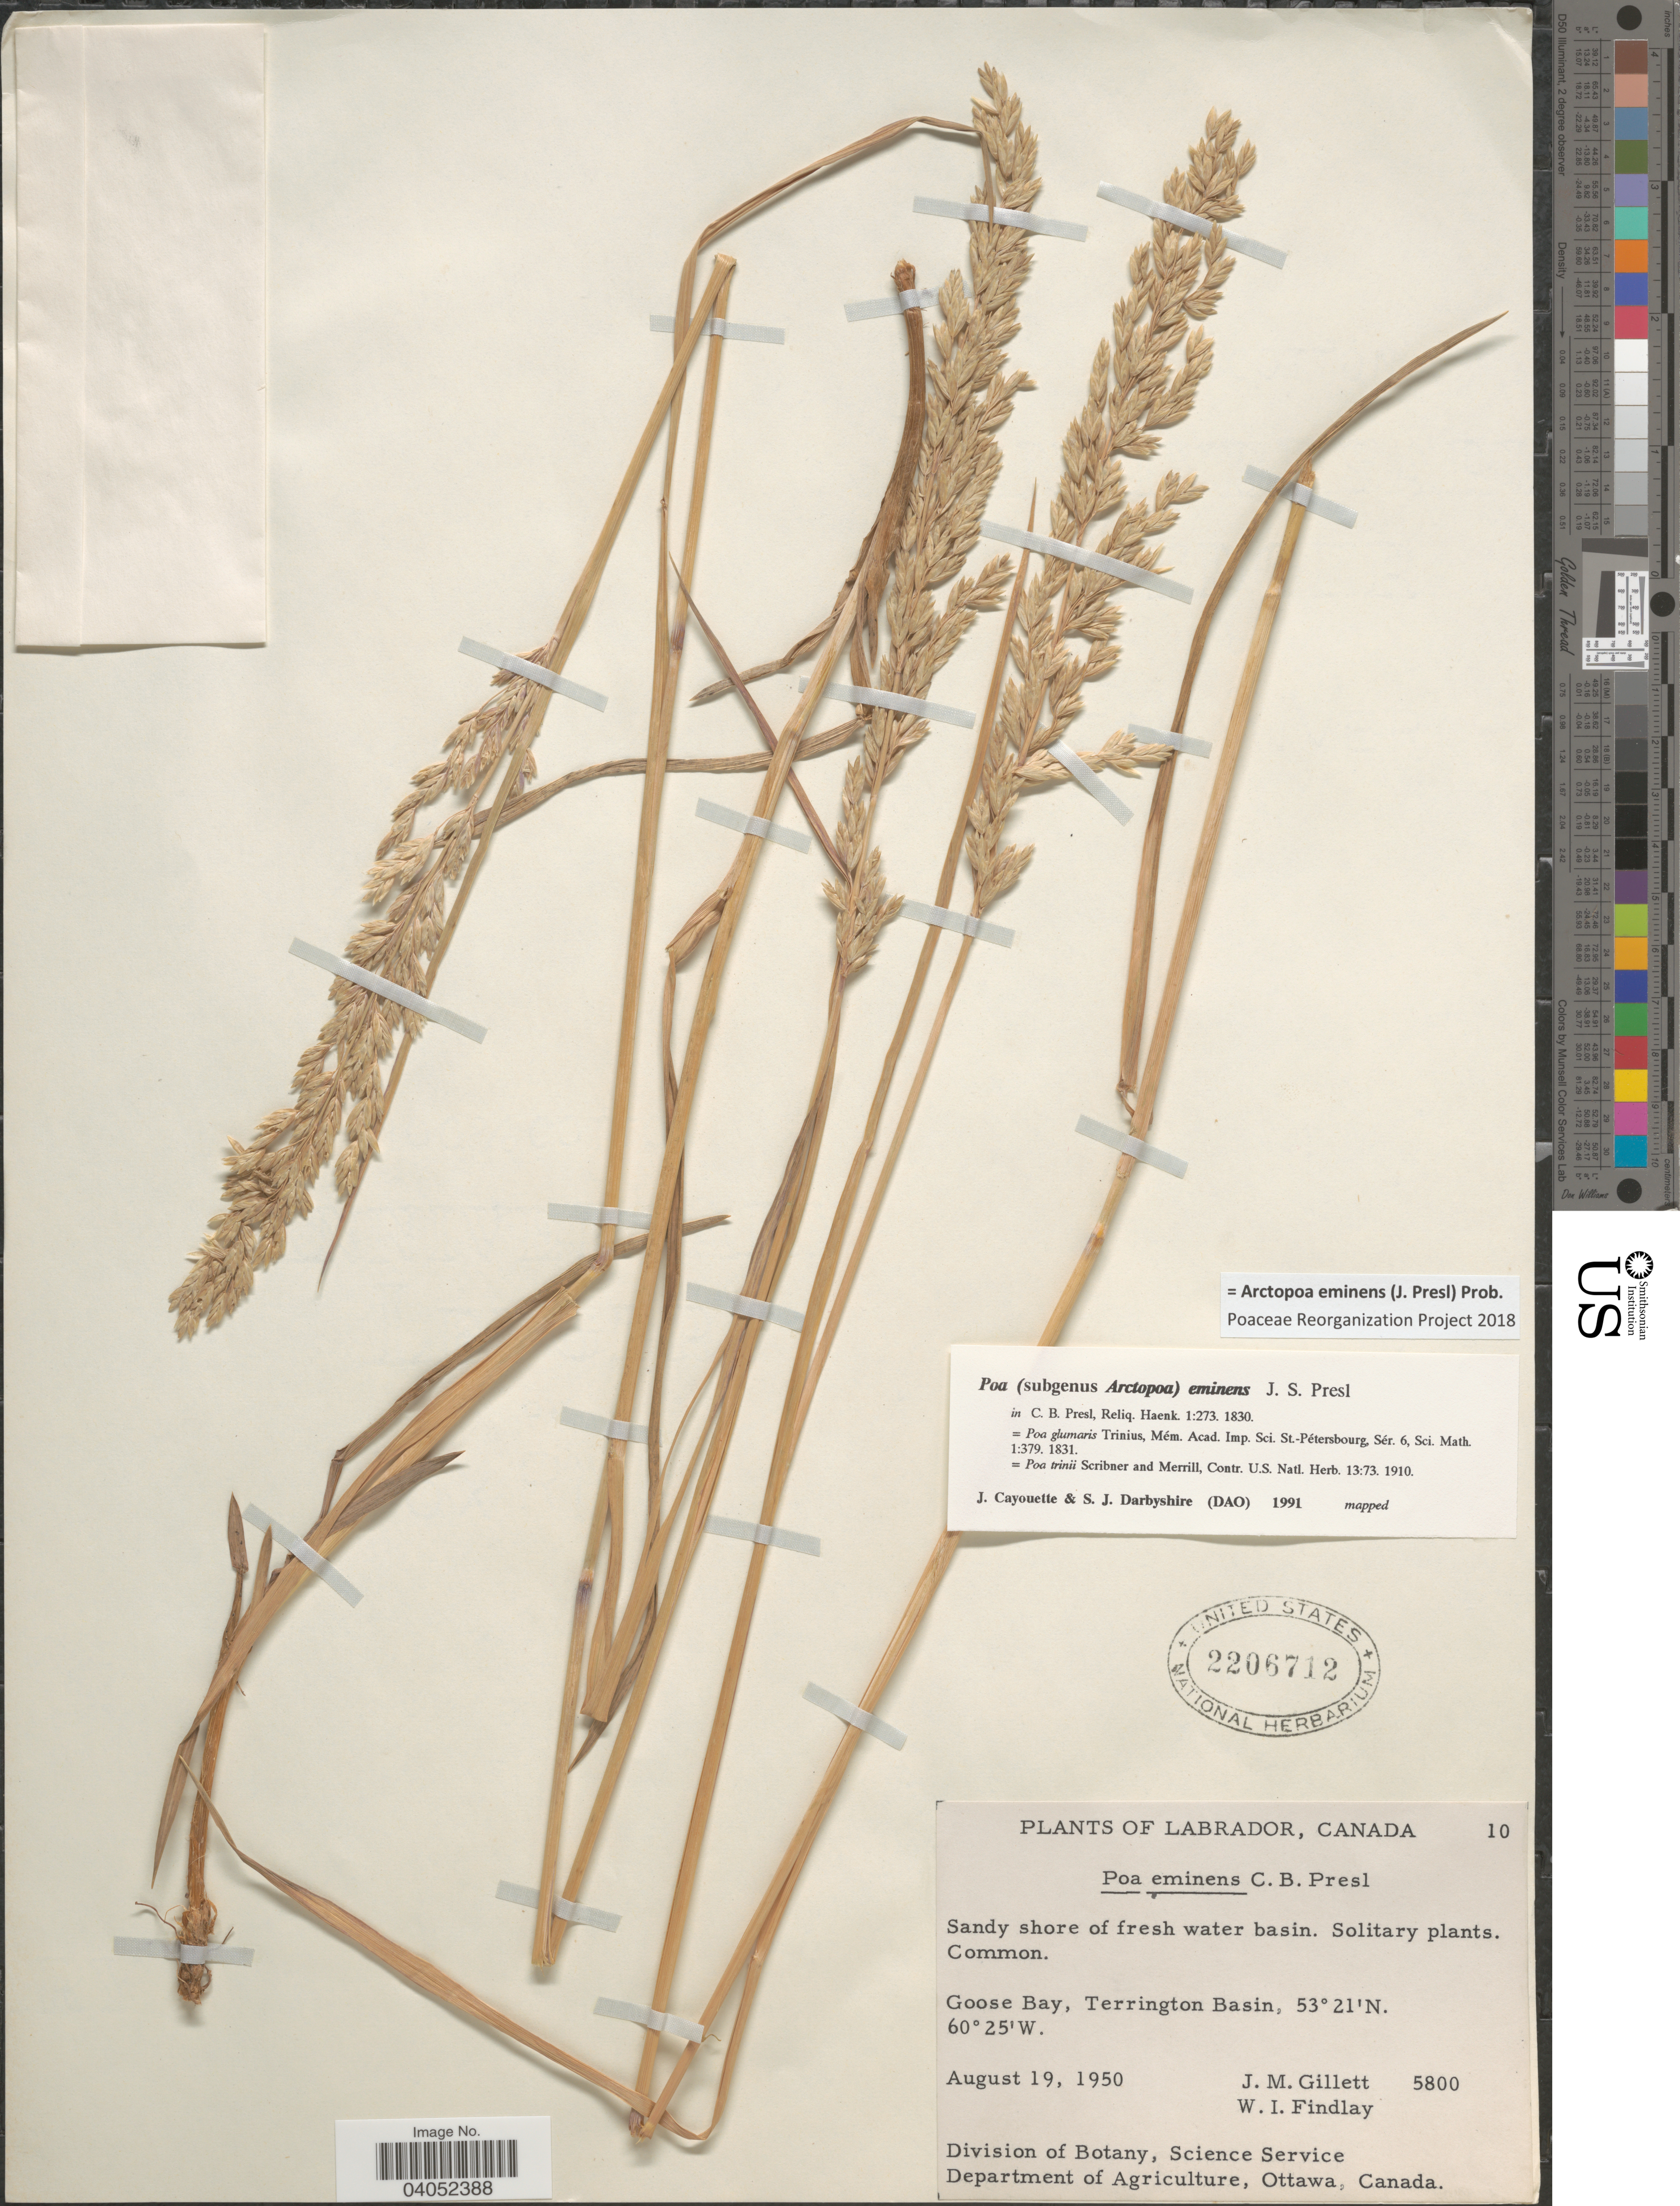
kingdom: Plantae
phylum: Tracheophyta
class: Liliopsida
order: Poales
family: Poaceae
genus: Arctopoa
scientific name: Arctopoa eminens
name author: (J. Presl) Prob.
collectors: J. M. Gillett & W. Findlay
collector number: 5800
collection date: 1950-08-19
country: Canada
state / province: Newfoundland and Labrador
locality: Labrador. Goose Bay, Terrington Basin.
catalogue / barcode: US 2206712